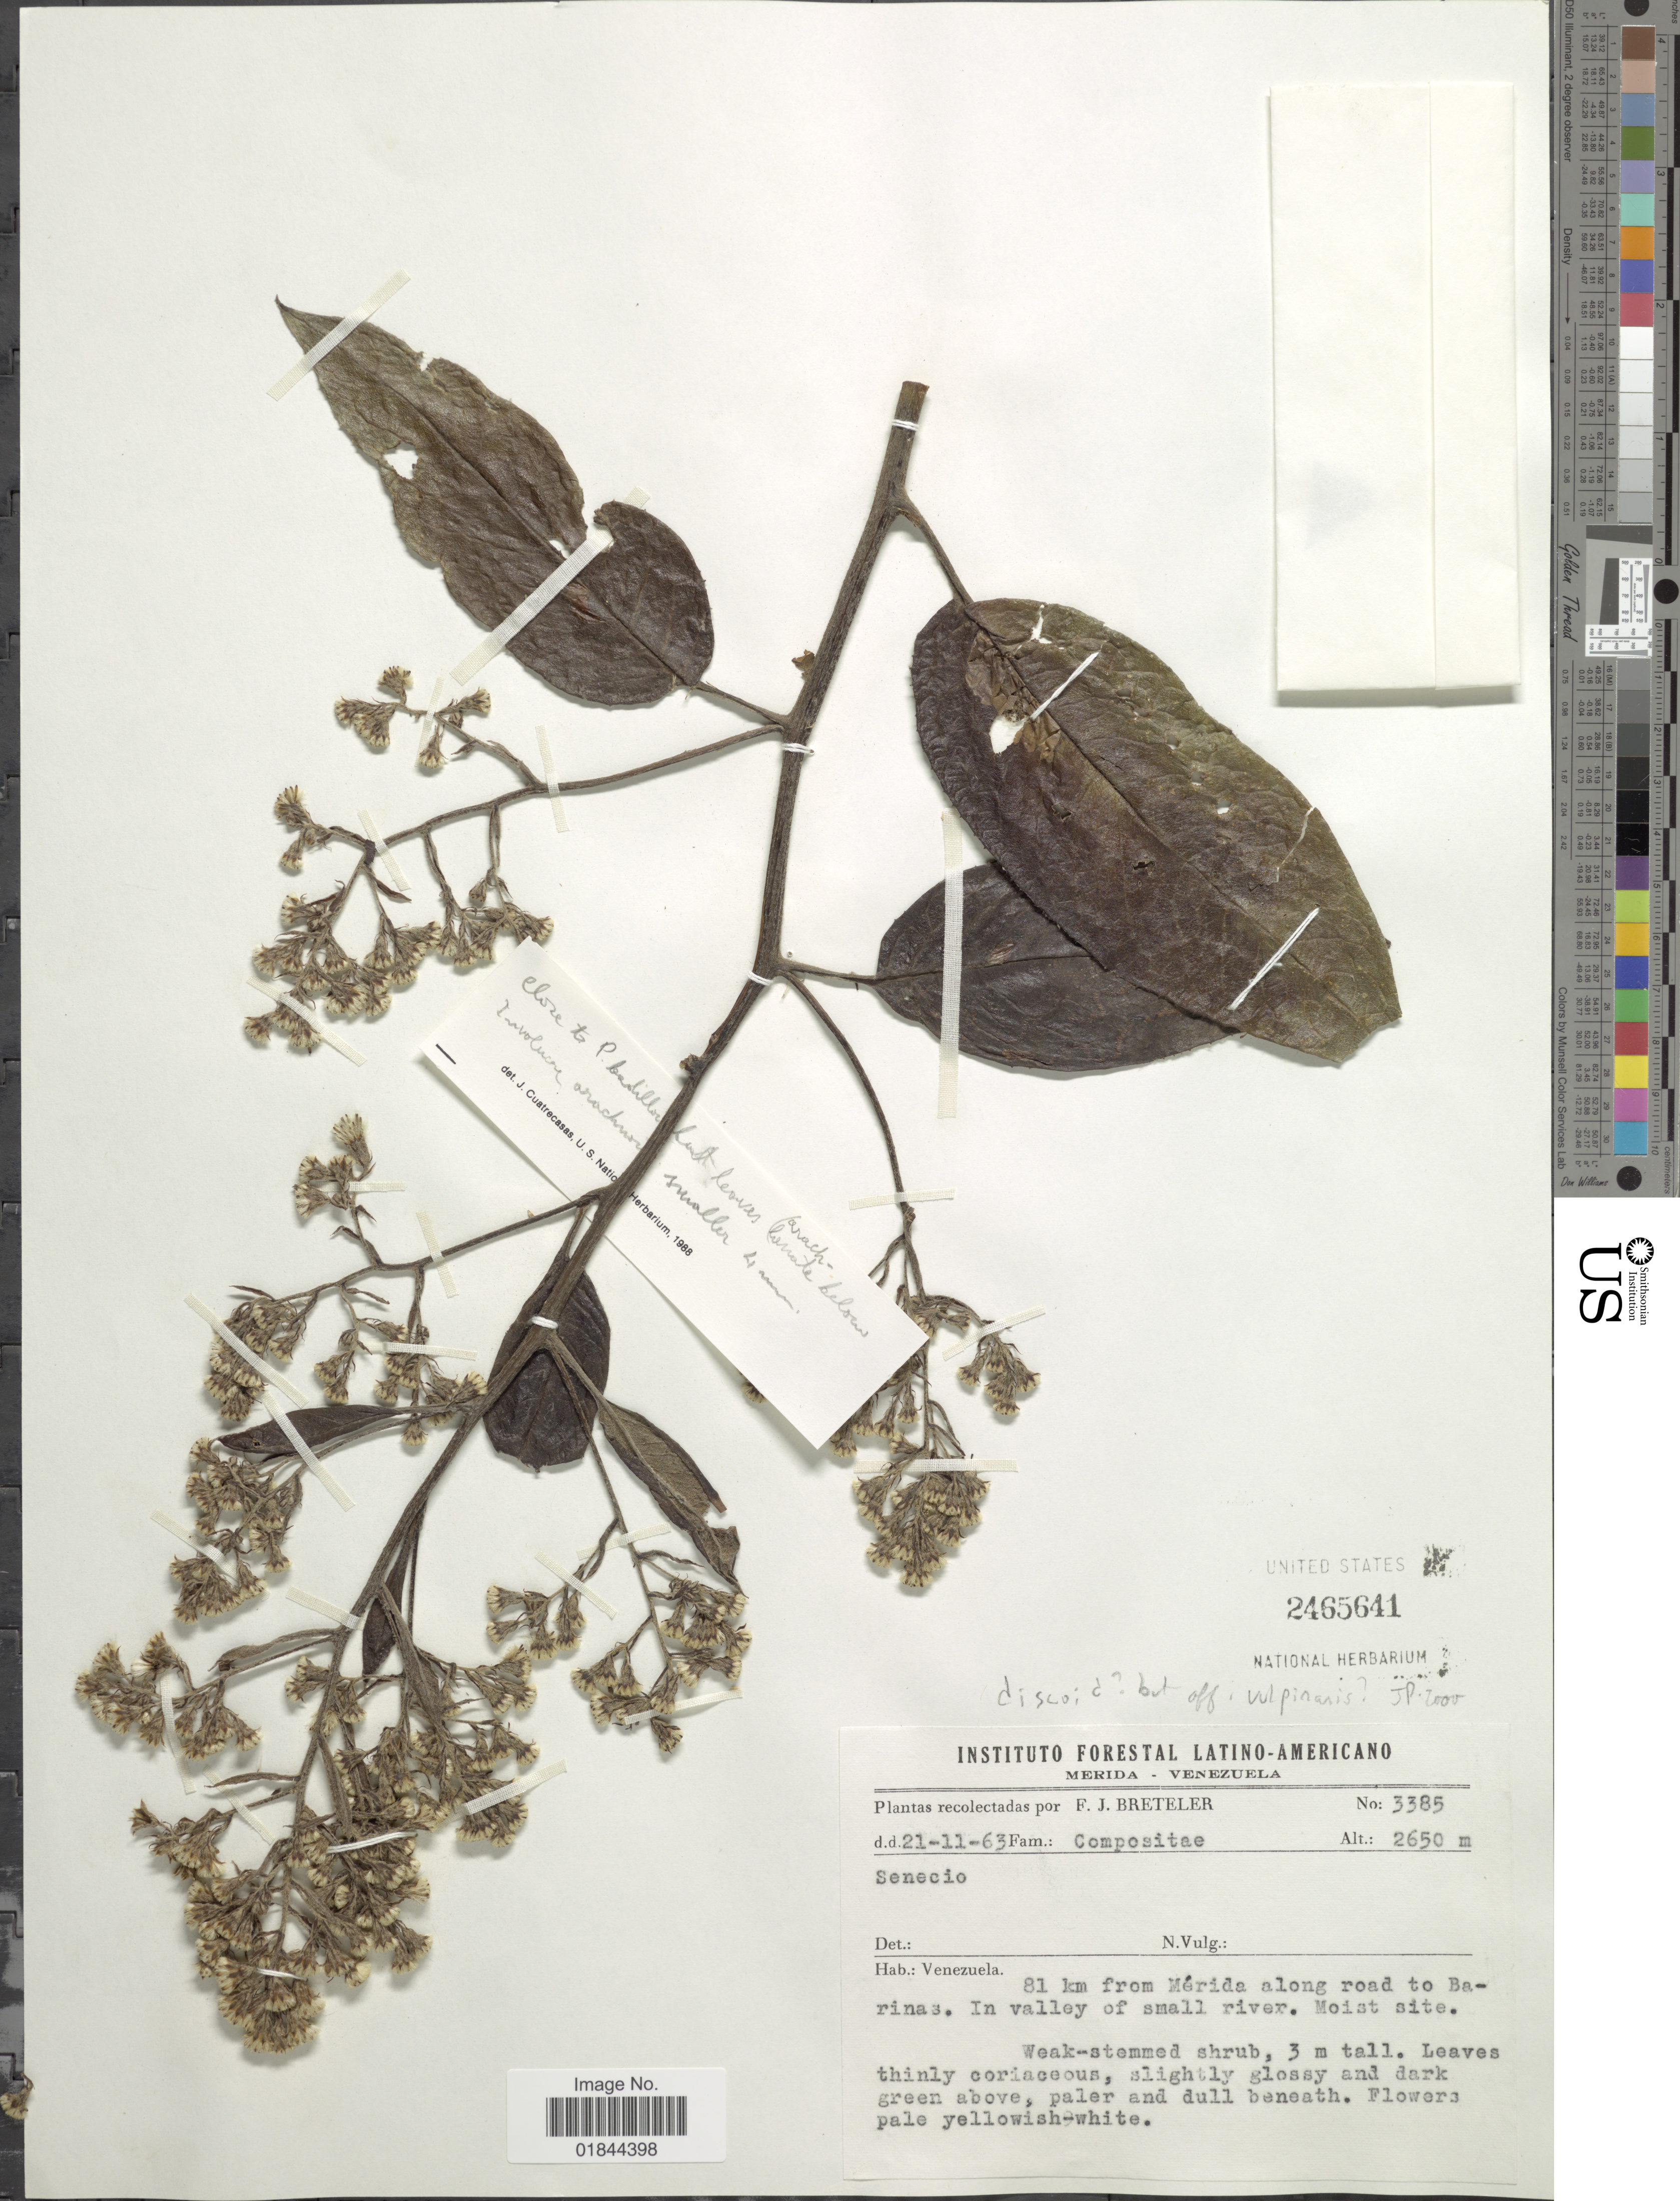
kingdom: Plantae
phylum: Tracheophyta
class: Magnoliopsida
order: Asterales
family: Asteraceae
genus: Pentacalia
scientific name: Pentacalia badilloi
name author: (Cuatrec.) Cuatrec.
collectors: F. J. Breteler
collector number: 3385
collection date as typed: Transcribed d/m/y: 21/11/63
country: Venezuela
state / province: Mérida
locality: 81 km from Mérida along road to Barinas. In valley of small river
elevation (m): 2650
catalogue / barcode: US 2465641